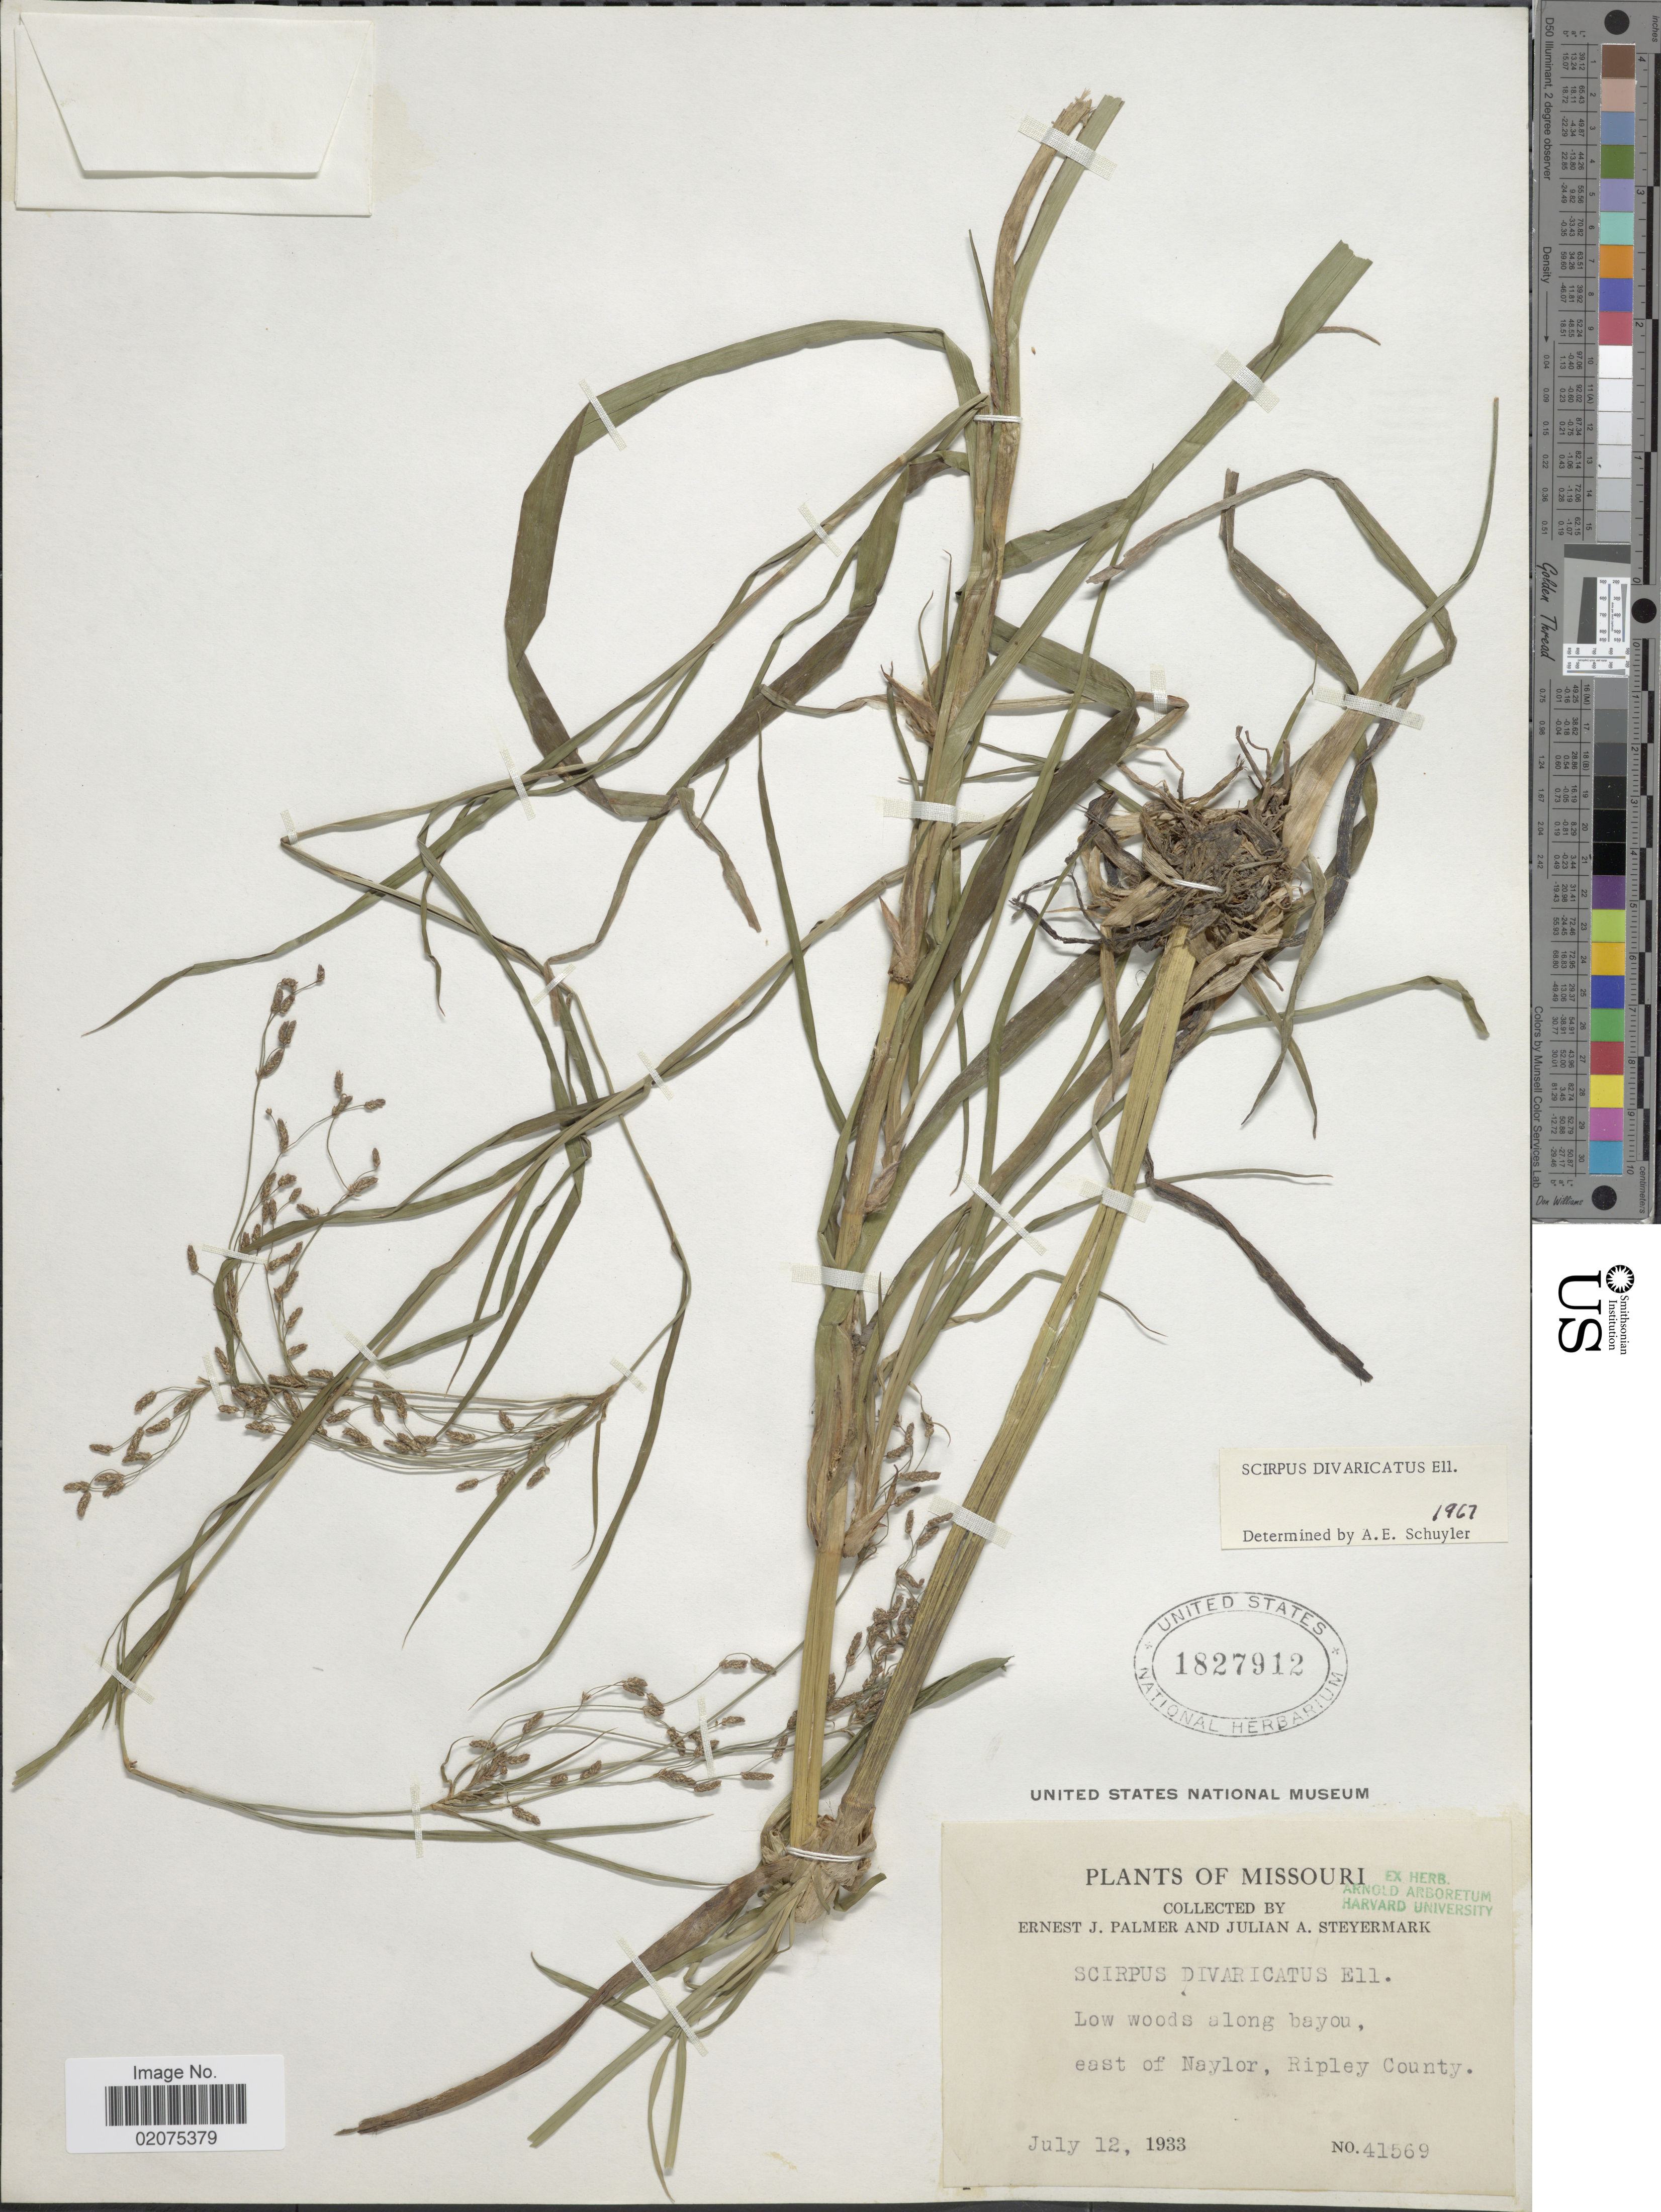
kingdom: Plantae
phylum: Tracheophyta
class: Liliopsida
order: Poales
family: Cyperaceae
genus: Scirpus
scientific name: Scirpus divaricatus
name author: Elliott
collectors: E. J. Palmer & J. Steyermark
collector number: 41569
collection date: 1933-07-12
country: United States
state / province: Missouri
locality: Low woods along bayou, east of Naylor, Ripley County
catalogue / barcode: US 1827912